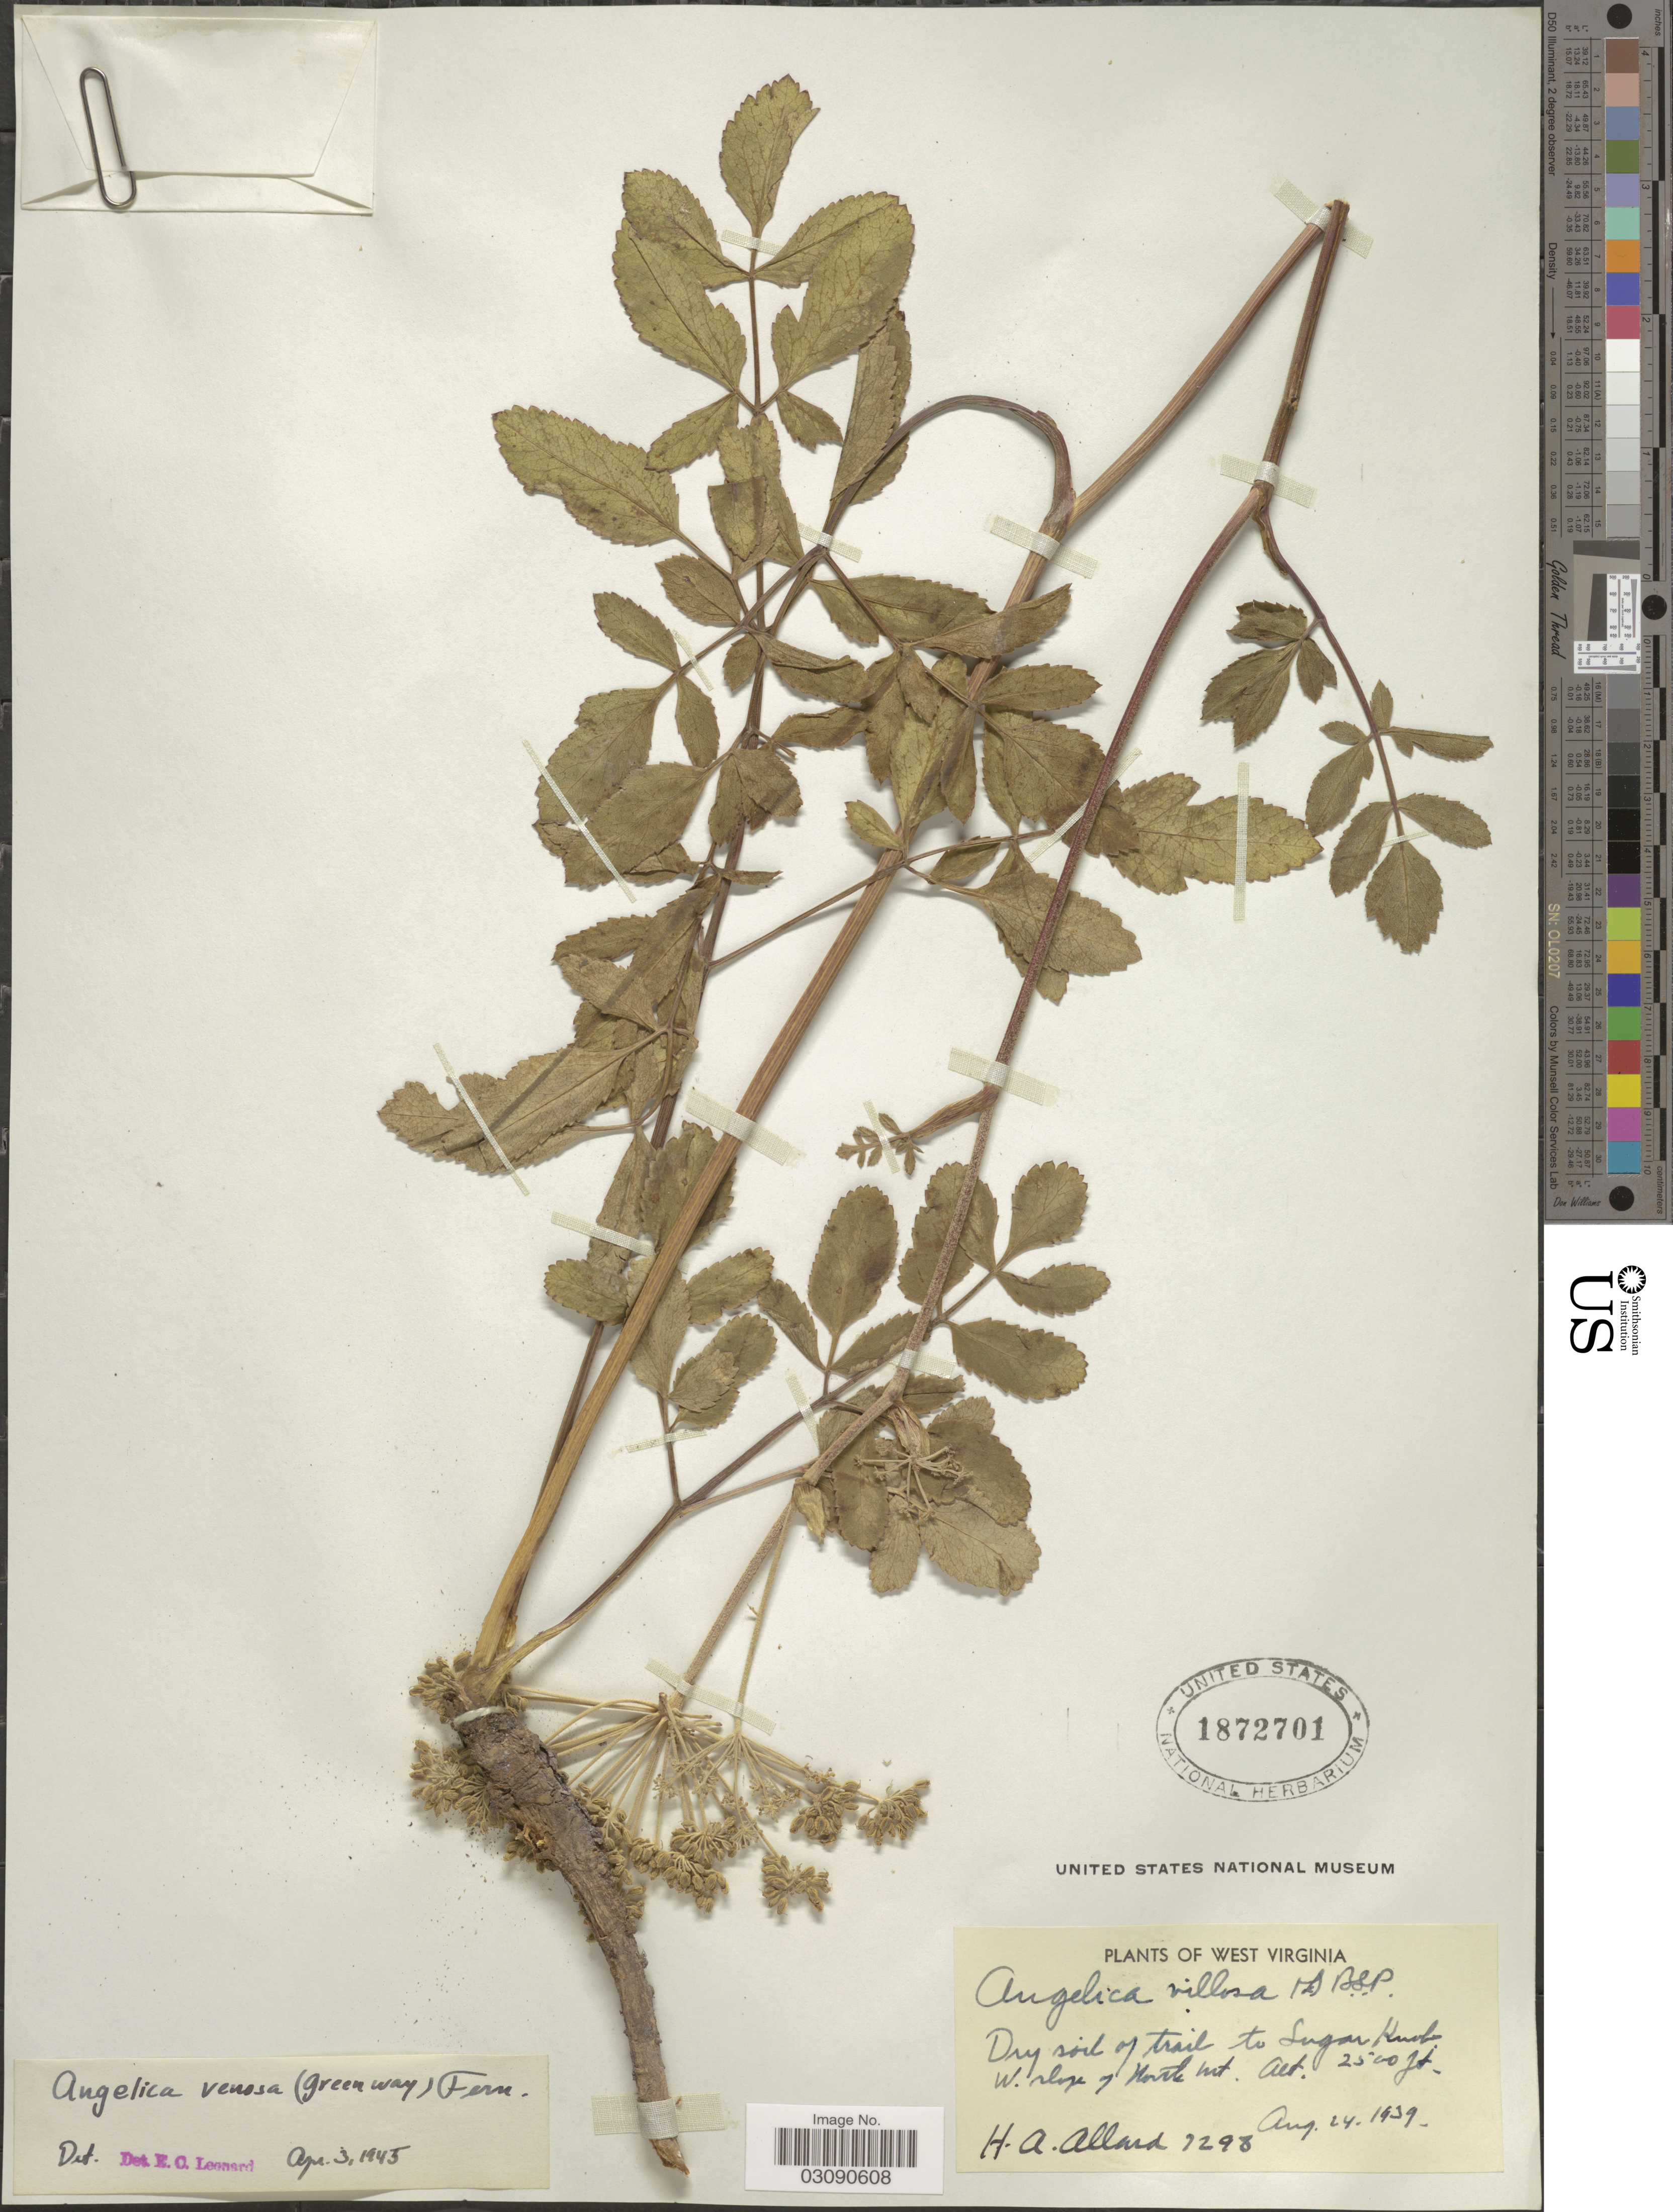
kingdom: Plantae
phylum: Tracheophyta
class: Magnoliopsida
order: Apiales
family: Apiaceae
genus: Angelica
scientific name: Angelica venenosa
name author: (Greenway) Fernald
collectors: H. A. Allard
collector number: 7298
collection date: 1939-08-24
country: United States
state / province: West Virginia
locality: Dry soil of trail to Sugar Knob W. slope of North Mt.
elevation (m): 762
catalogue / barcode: US 1872701